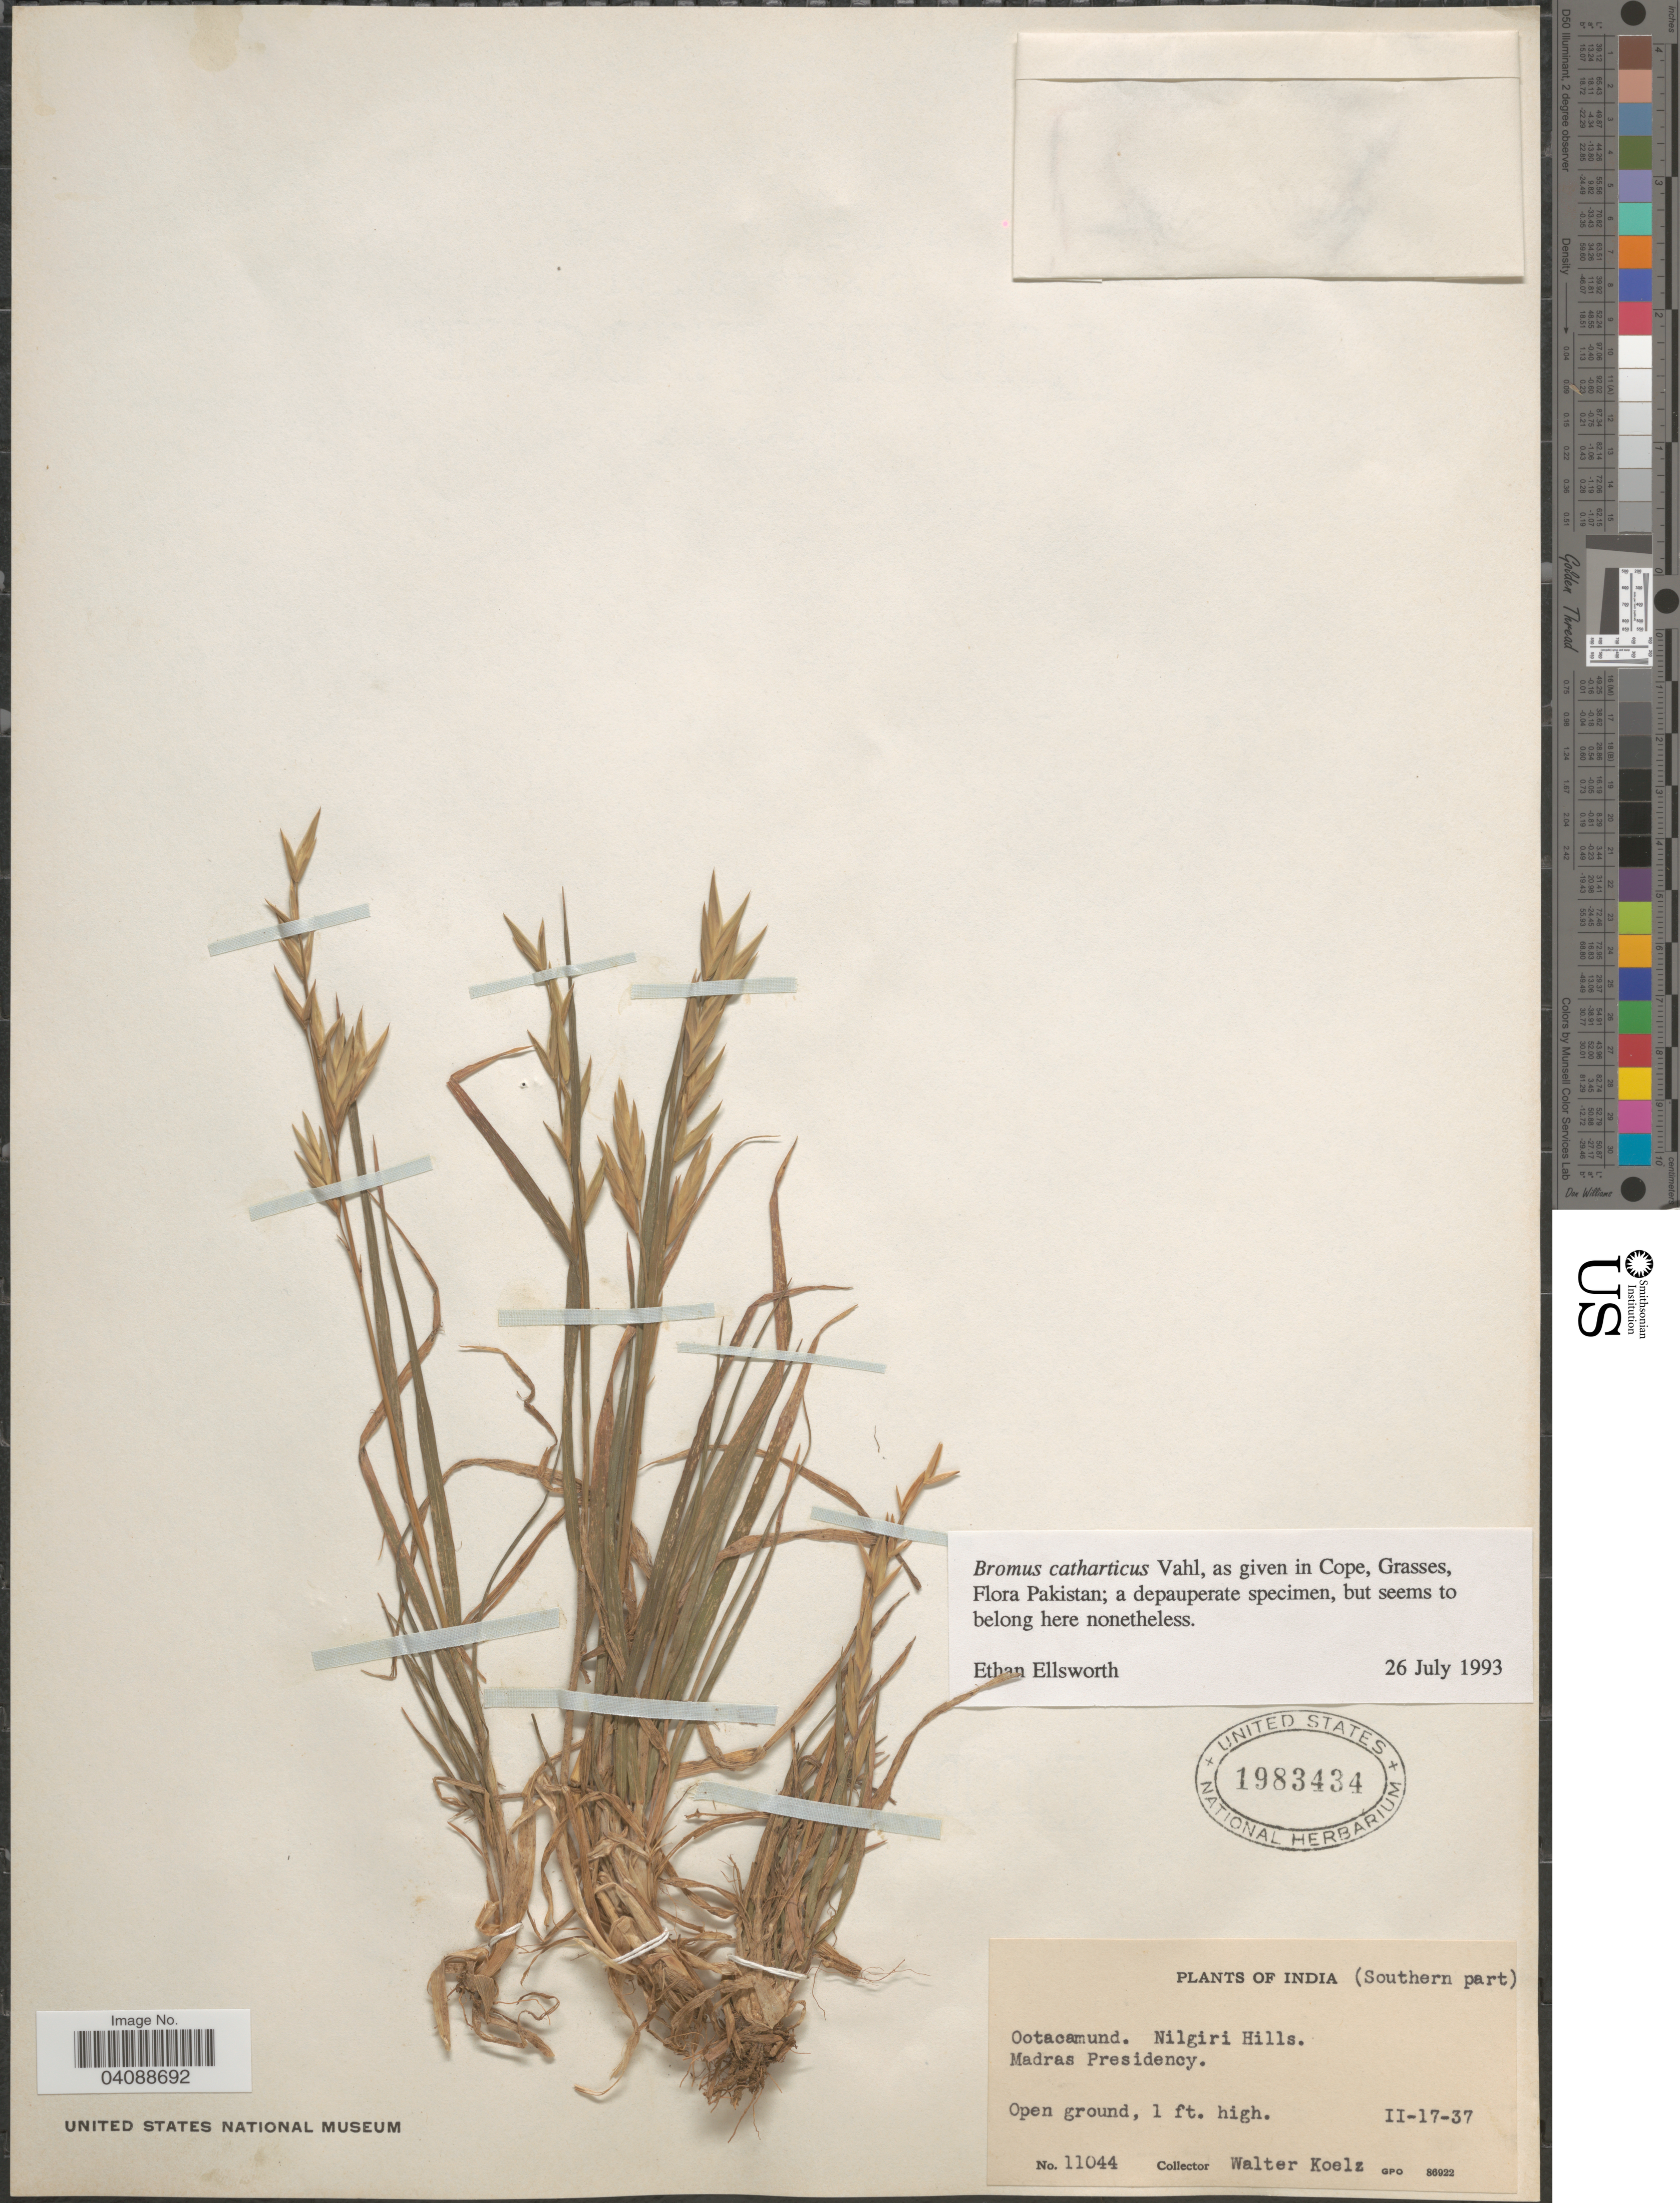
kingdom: Plantae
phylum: Tracheophyta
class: Liliopsida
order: Poales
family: Poaceae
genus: Bromus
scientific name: Bromus catharticus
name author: Vahl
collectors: W. N. Koelz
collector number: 11044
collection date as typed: Transcribed d/m/y: 17/2/37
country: India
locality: (Southern part). Ootacamund. Nilgiri Hills. Madras Presidency.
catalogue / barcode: US 1983434